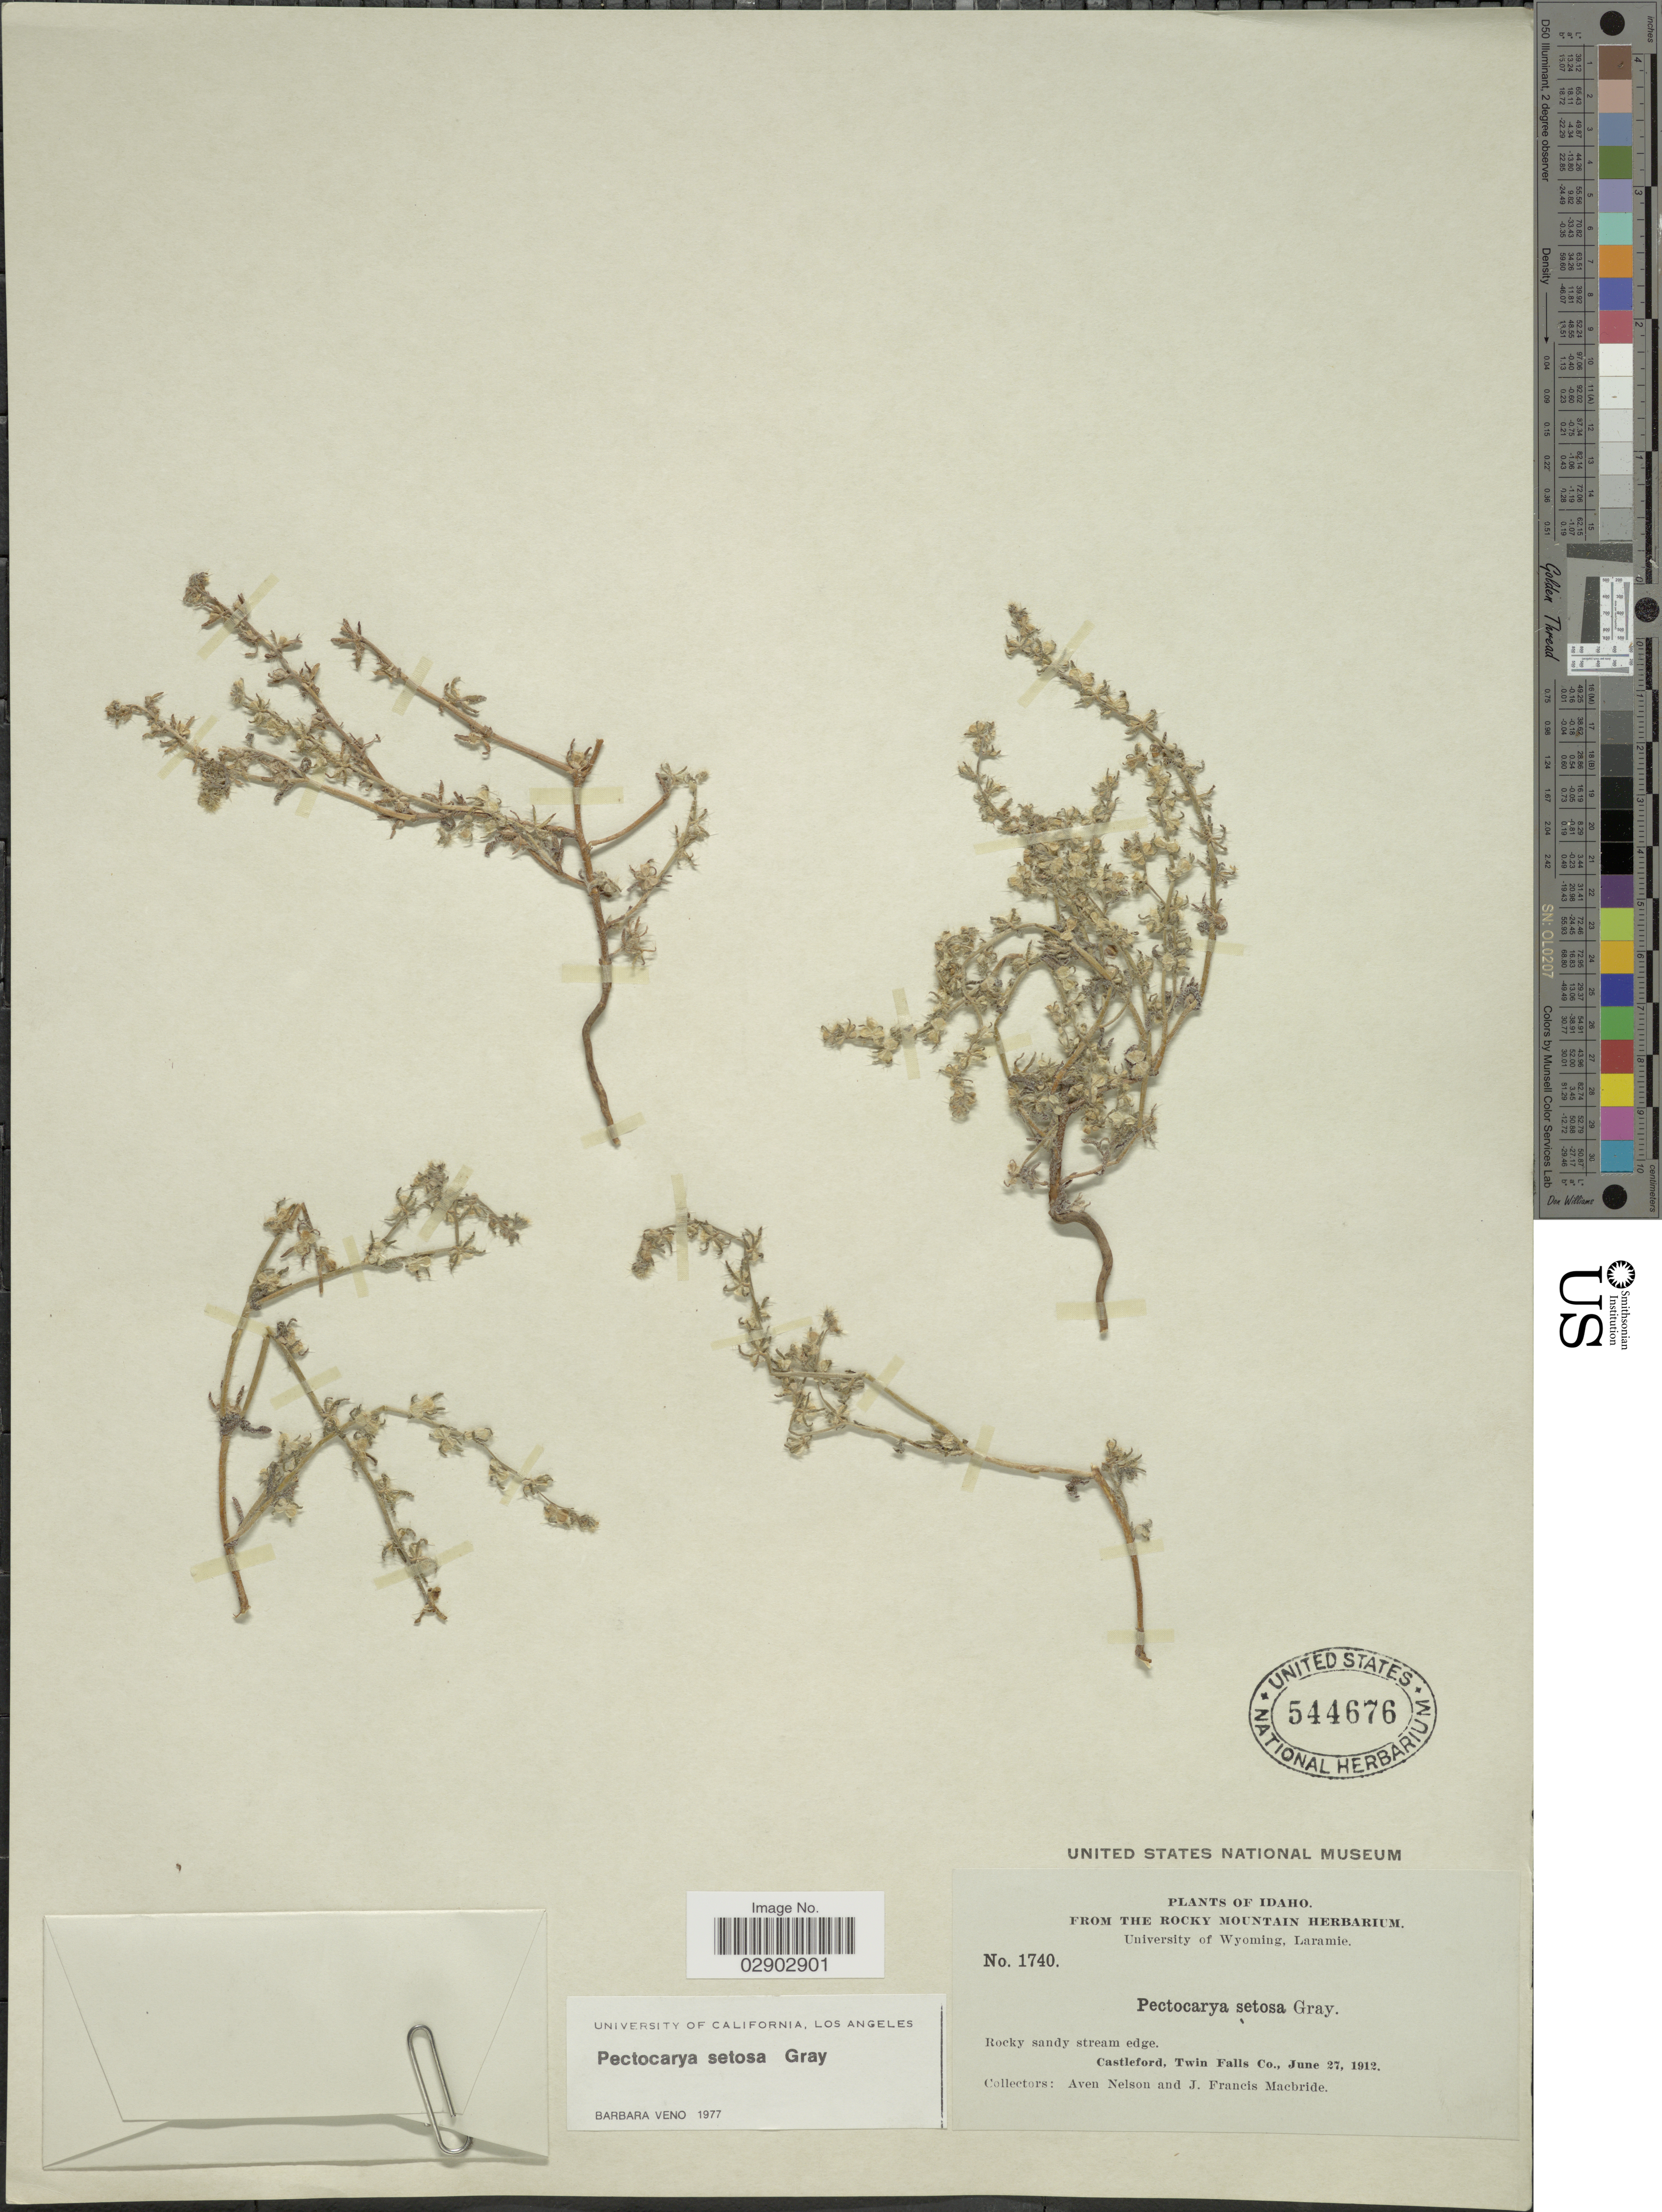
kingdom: Plantae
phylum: Tracheophyta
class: Magnoliopsida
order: Boraginales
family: Boraginaceae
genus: Pectocarya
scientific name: Pectocarya setosa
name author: A. Gray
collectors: A. Nelson & J. F. Macbride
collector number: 1740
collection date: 1912-06-27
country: United States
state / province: Idaho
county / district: Twin Falls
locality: Castleford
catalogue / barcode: US 544676